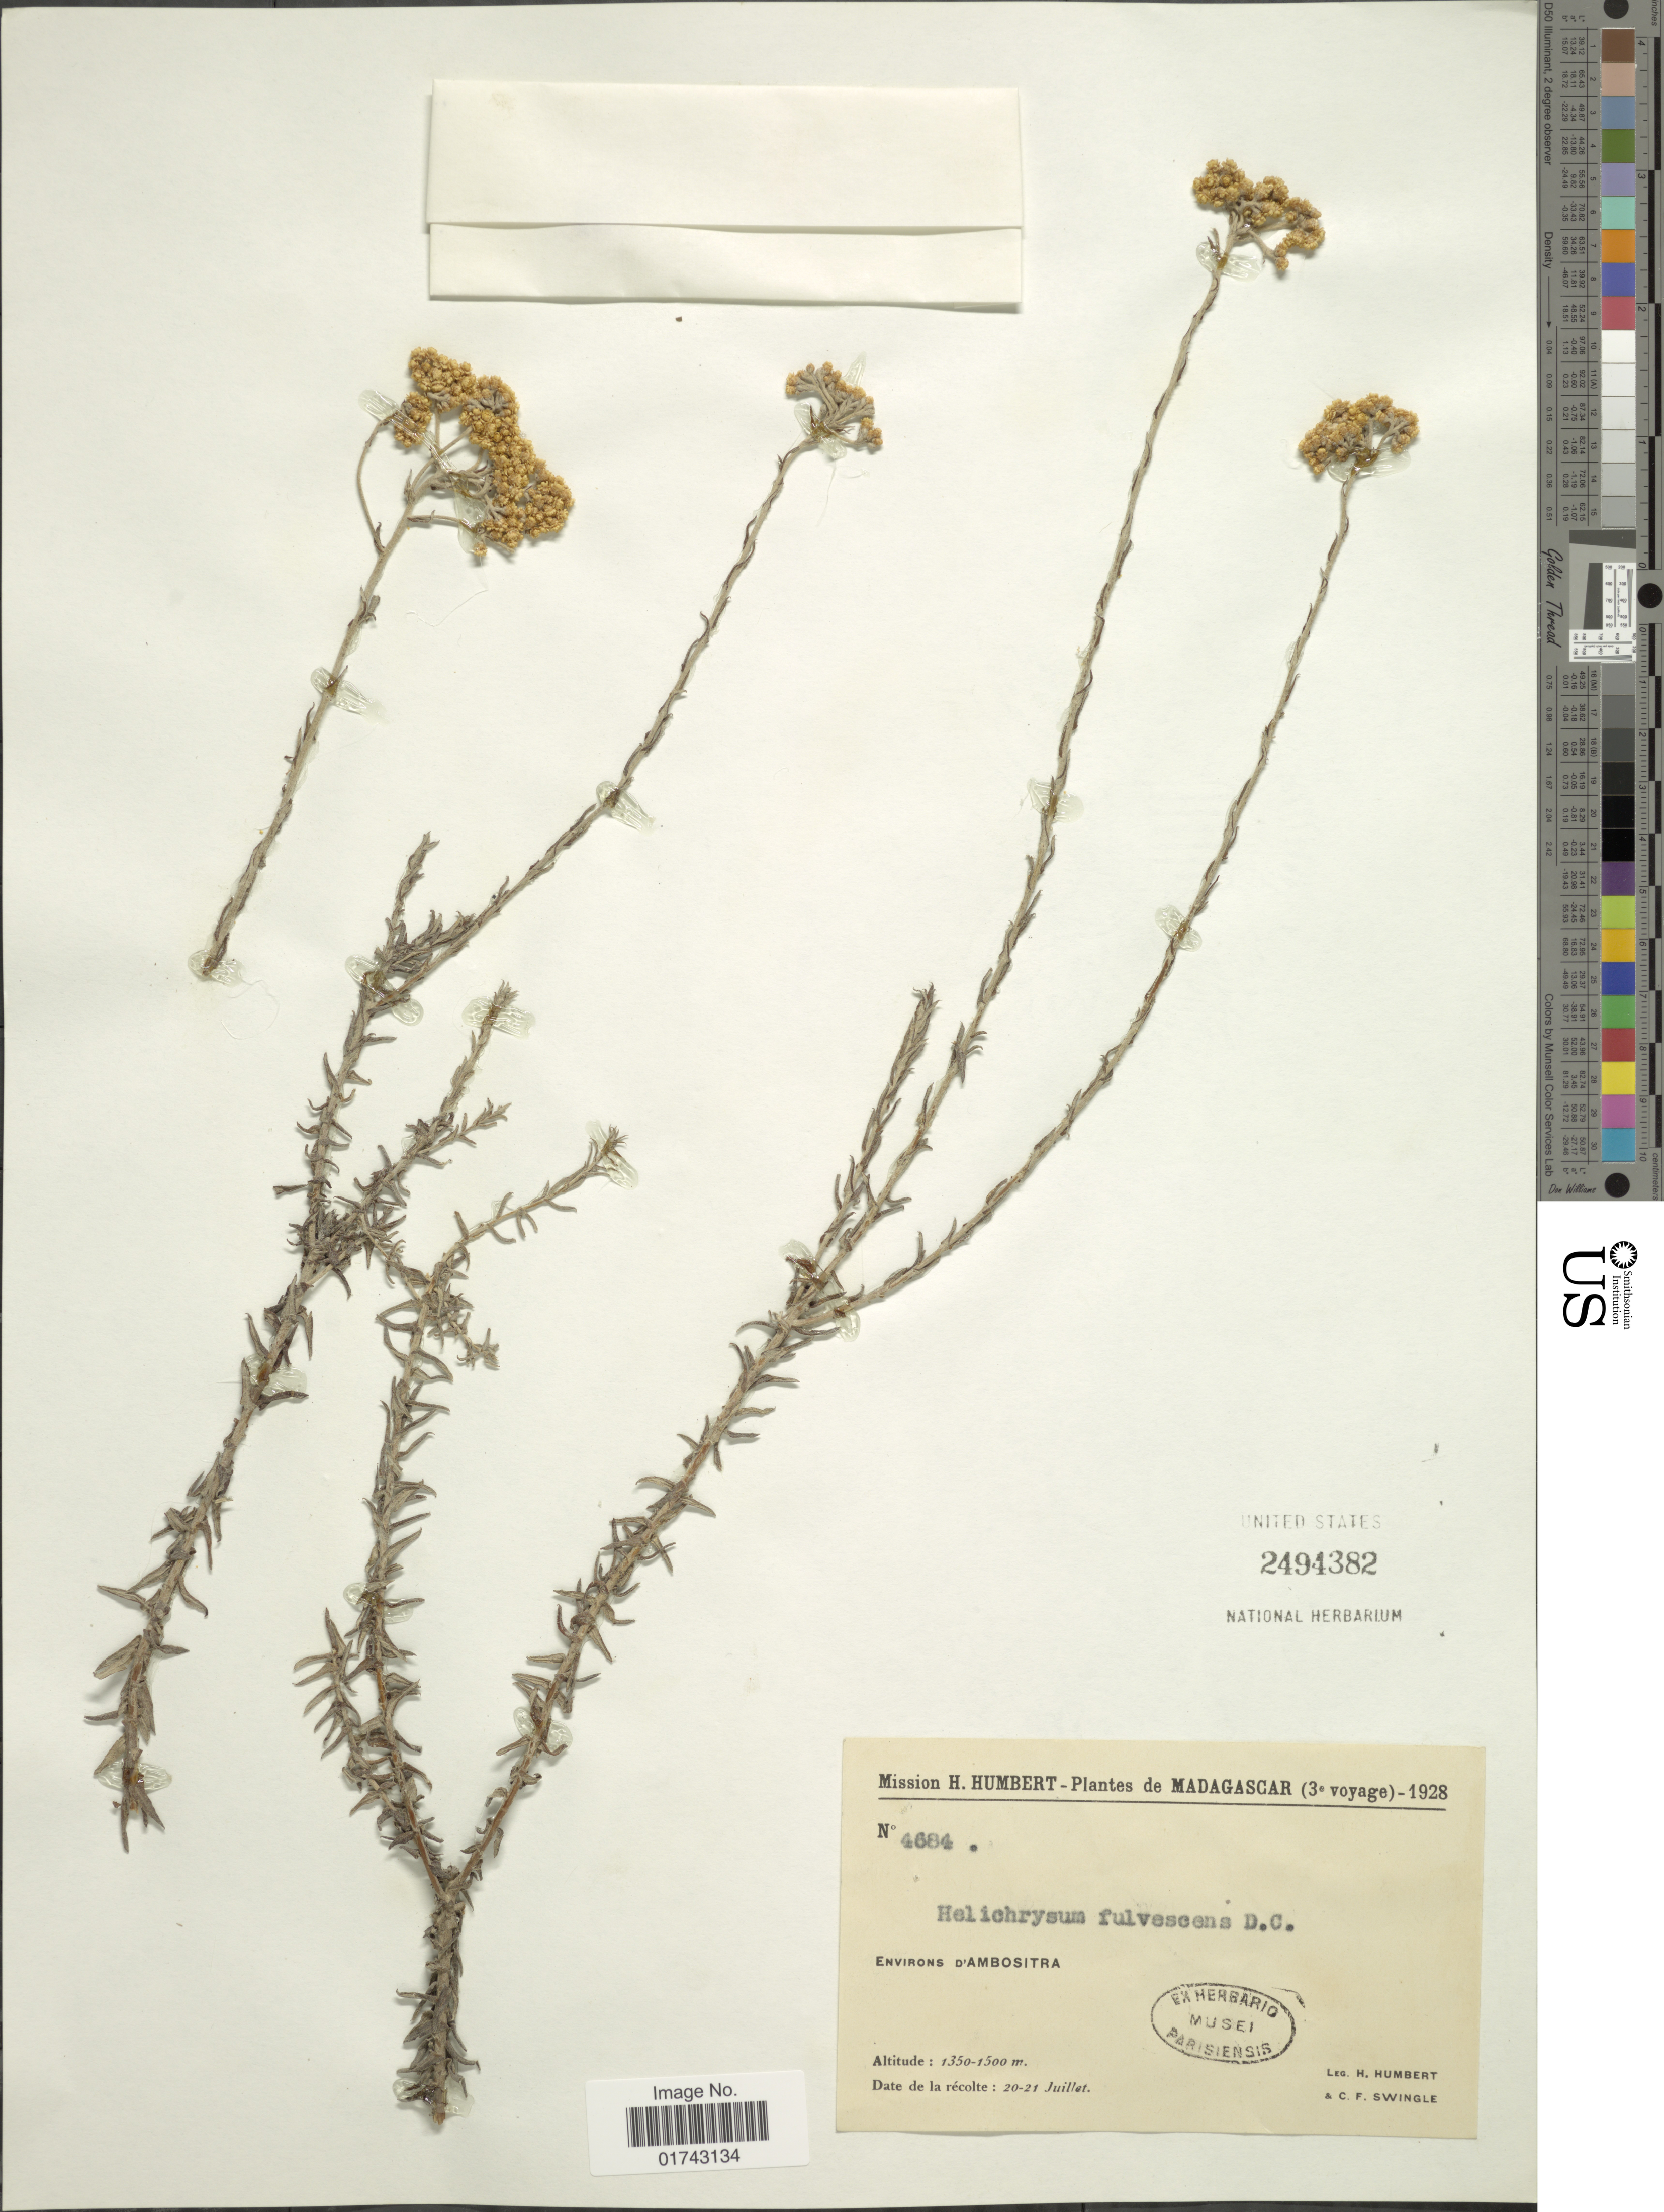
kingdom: Plantae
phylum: Tracheophyta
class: Magnoliopsida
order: Asterales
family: Asteraceae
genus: Helichrysum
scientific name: Helichrysum fulvescens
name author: DC.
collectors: H. Humbert & C. Swingle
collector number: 4684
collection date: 1928-07-20/1928-07-21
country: Madagascar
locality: Environs d' Ambositra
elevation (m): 1350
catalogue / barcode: US 2494382